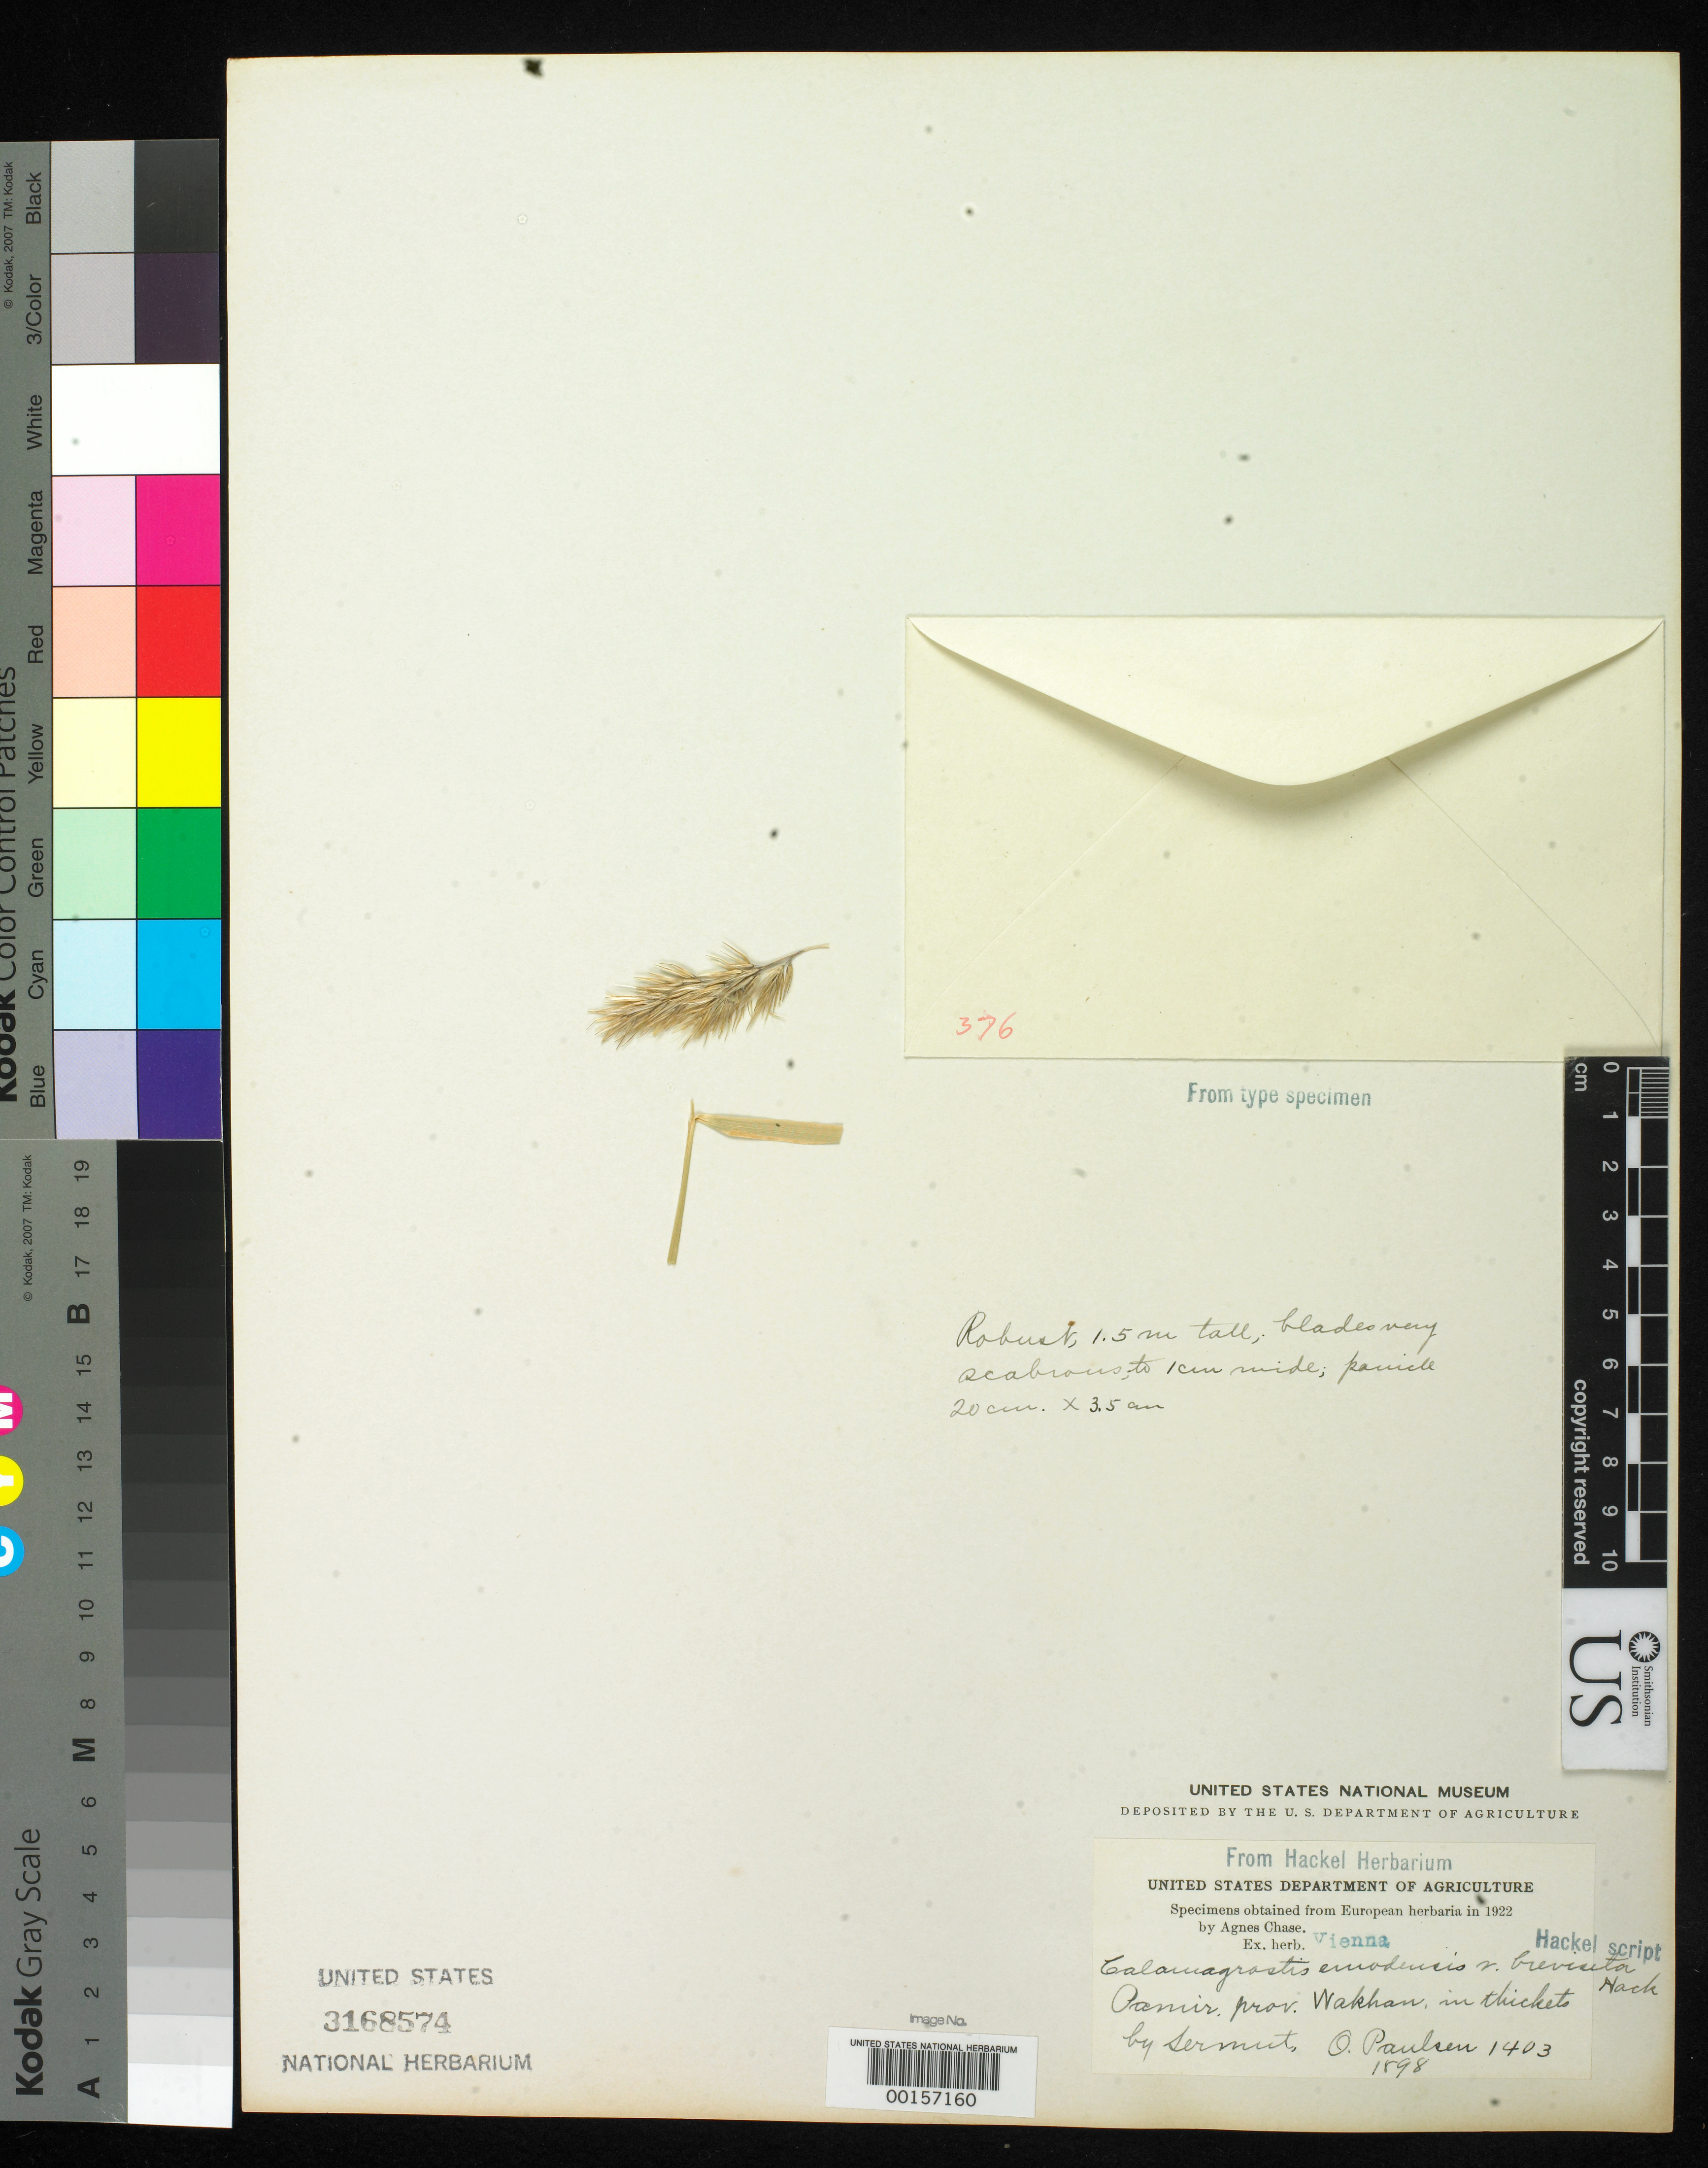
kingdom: Plantae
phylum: Tracheophyta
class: Liliopsida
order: Poales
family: Poaceae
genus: Calamagrostis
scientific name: Calamagrostis emodensis var. breviseta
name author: Hack.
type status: Type Fragment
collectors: O. Paulsen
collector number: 1403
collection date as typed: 1898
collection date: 1898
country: Afghanistan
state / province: Wakhan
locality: In thickets by Sermut.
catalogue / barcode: US 3168574